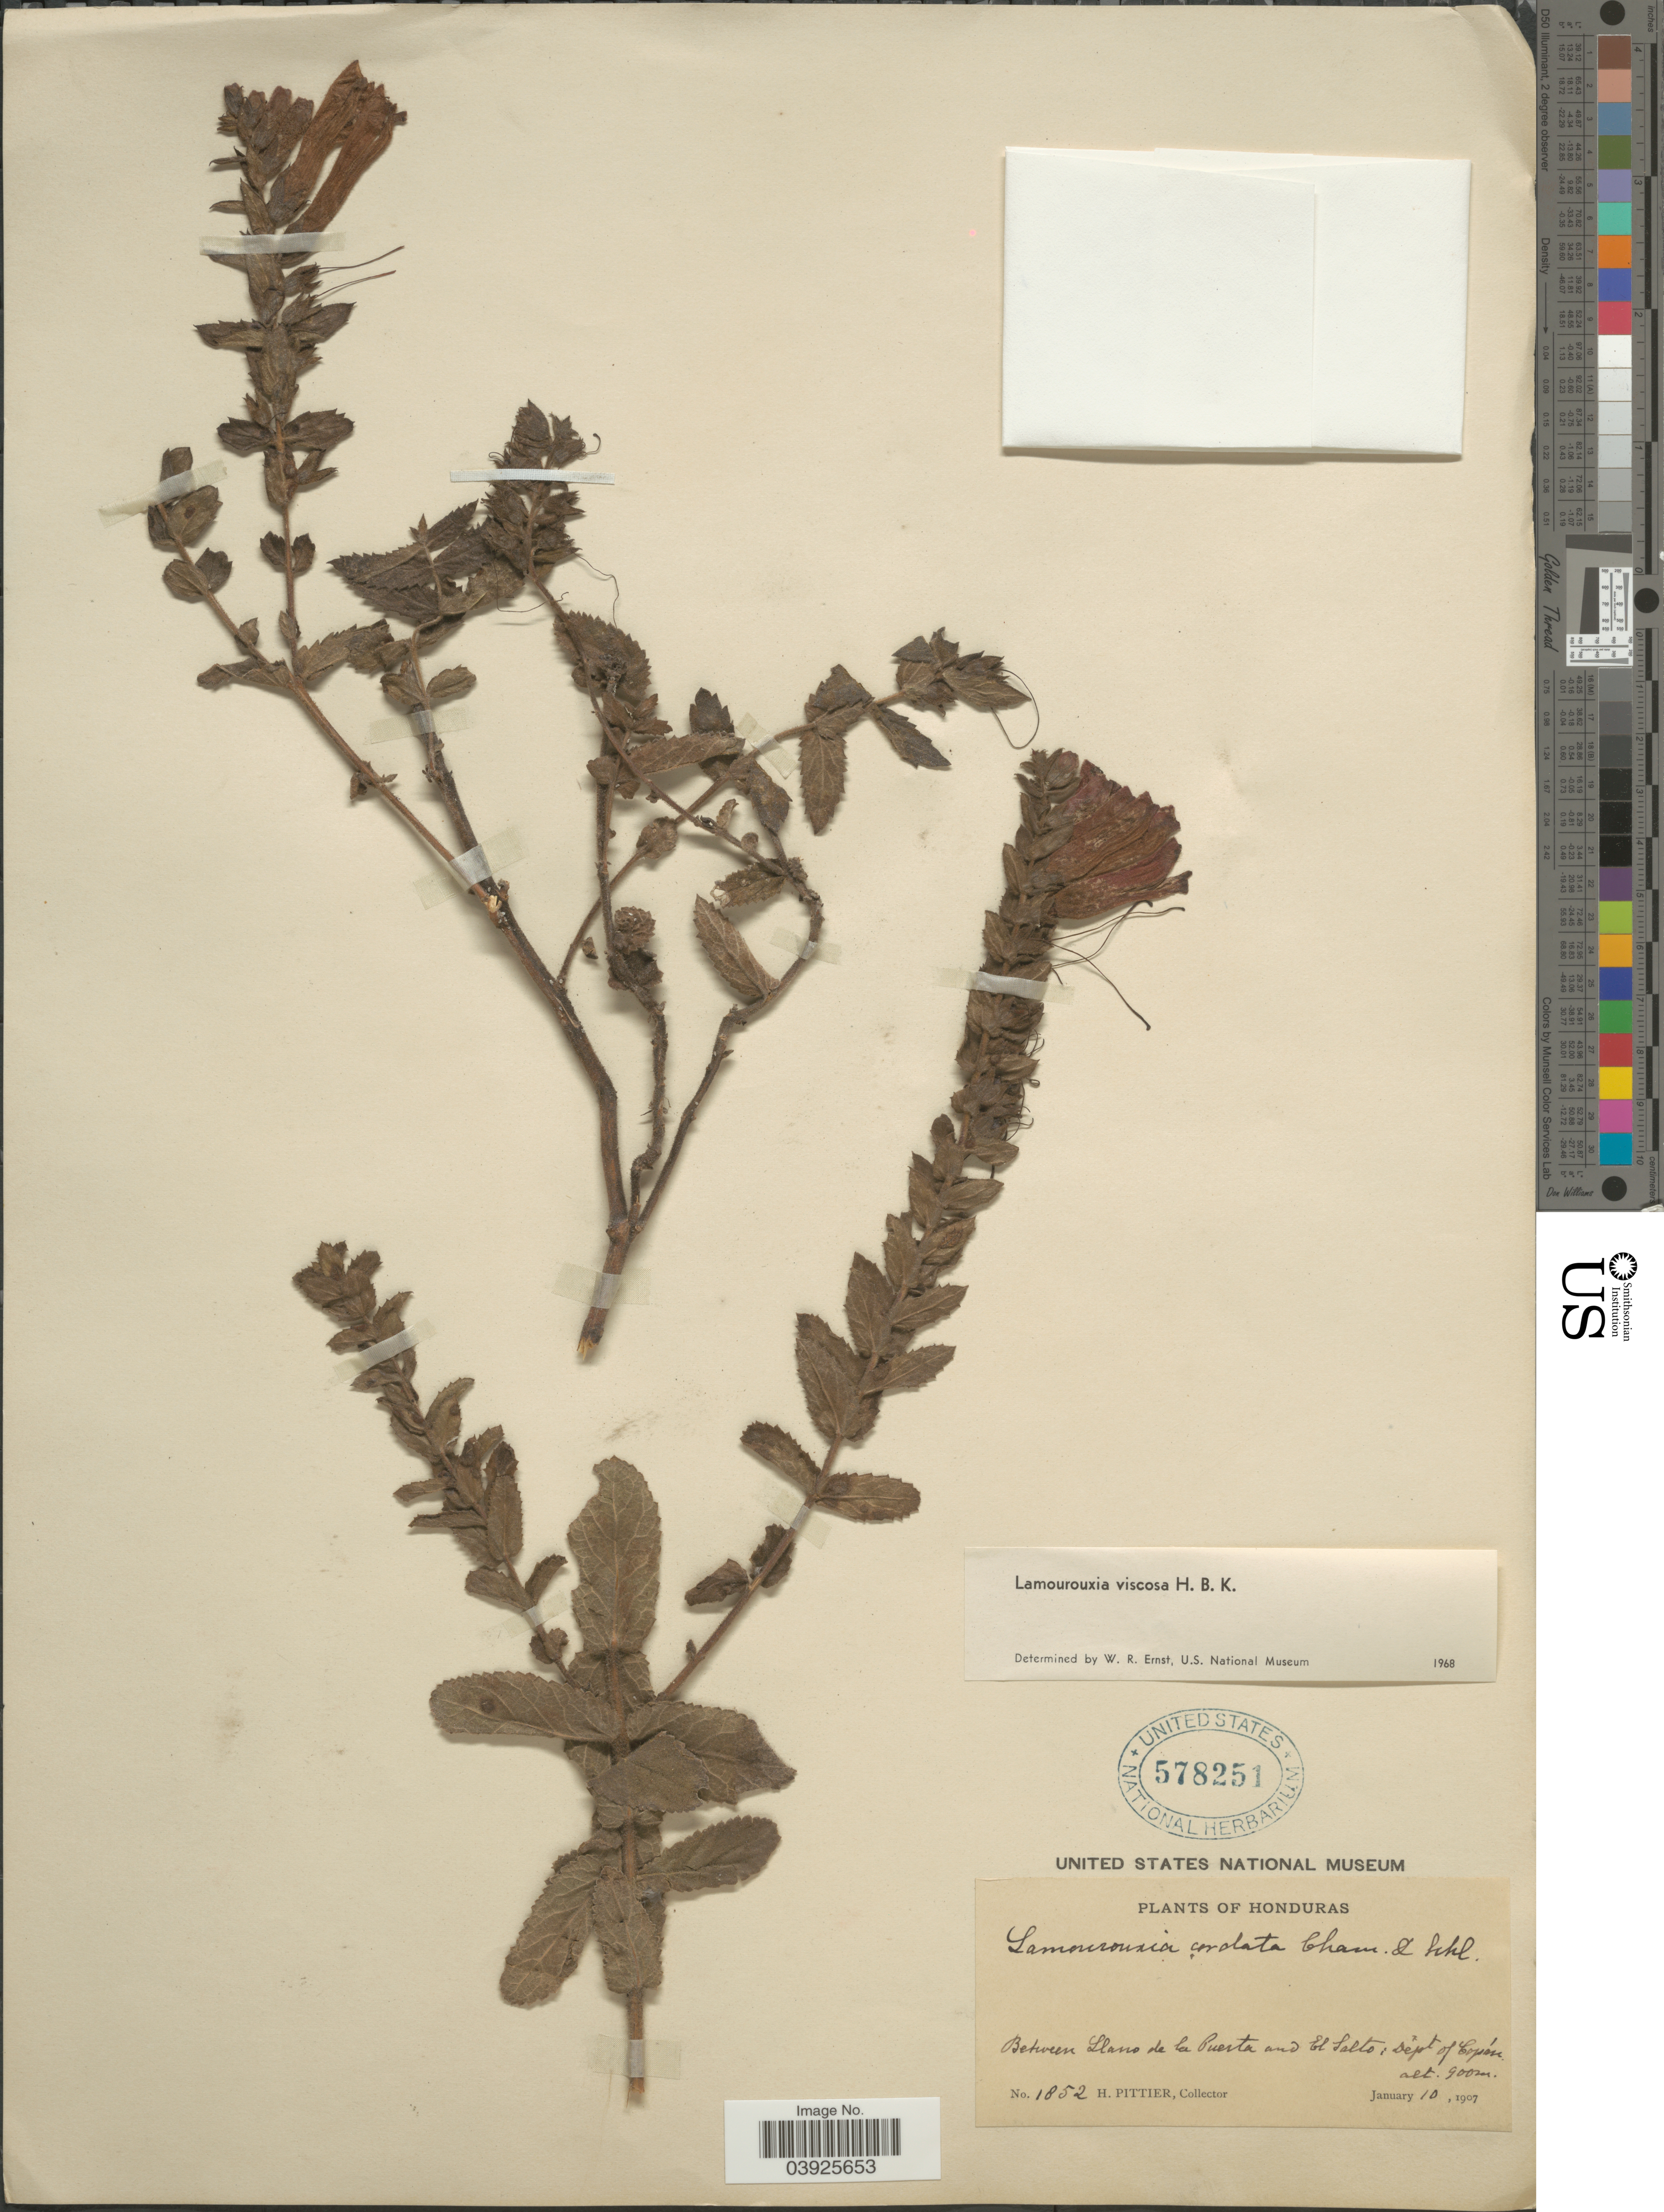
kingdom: Plantae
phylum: Tracheophyta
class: Magnoliopsida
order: Lamiales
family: Orobanchaceae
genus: Lamourouxia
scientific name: Lamourouxia viscosa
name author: Kunth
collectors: H. F. Pittier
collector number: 1852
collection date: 1907-01-10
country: Honduras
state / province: Copan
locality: Between Llano de la Puerta and El Salto: Dept of Copán.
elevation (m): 900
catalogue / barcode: US 578251